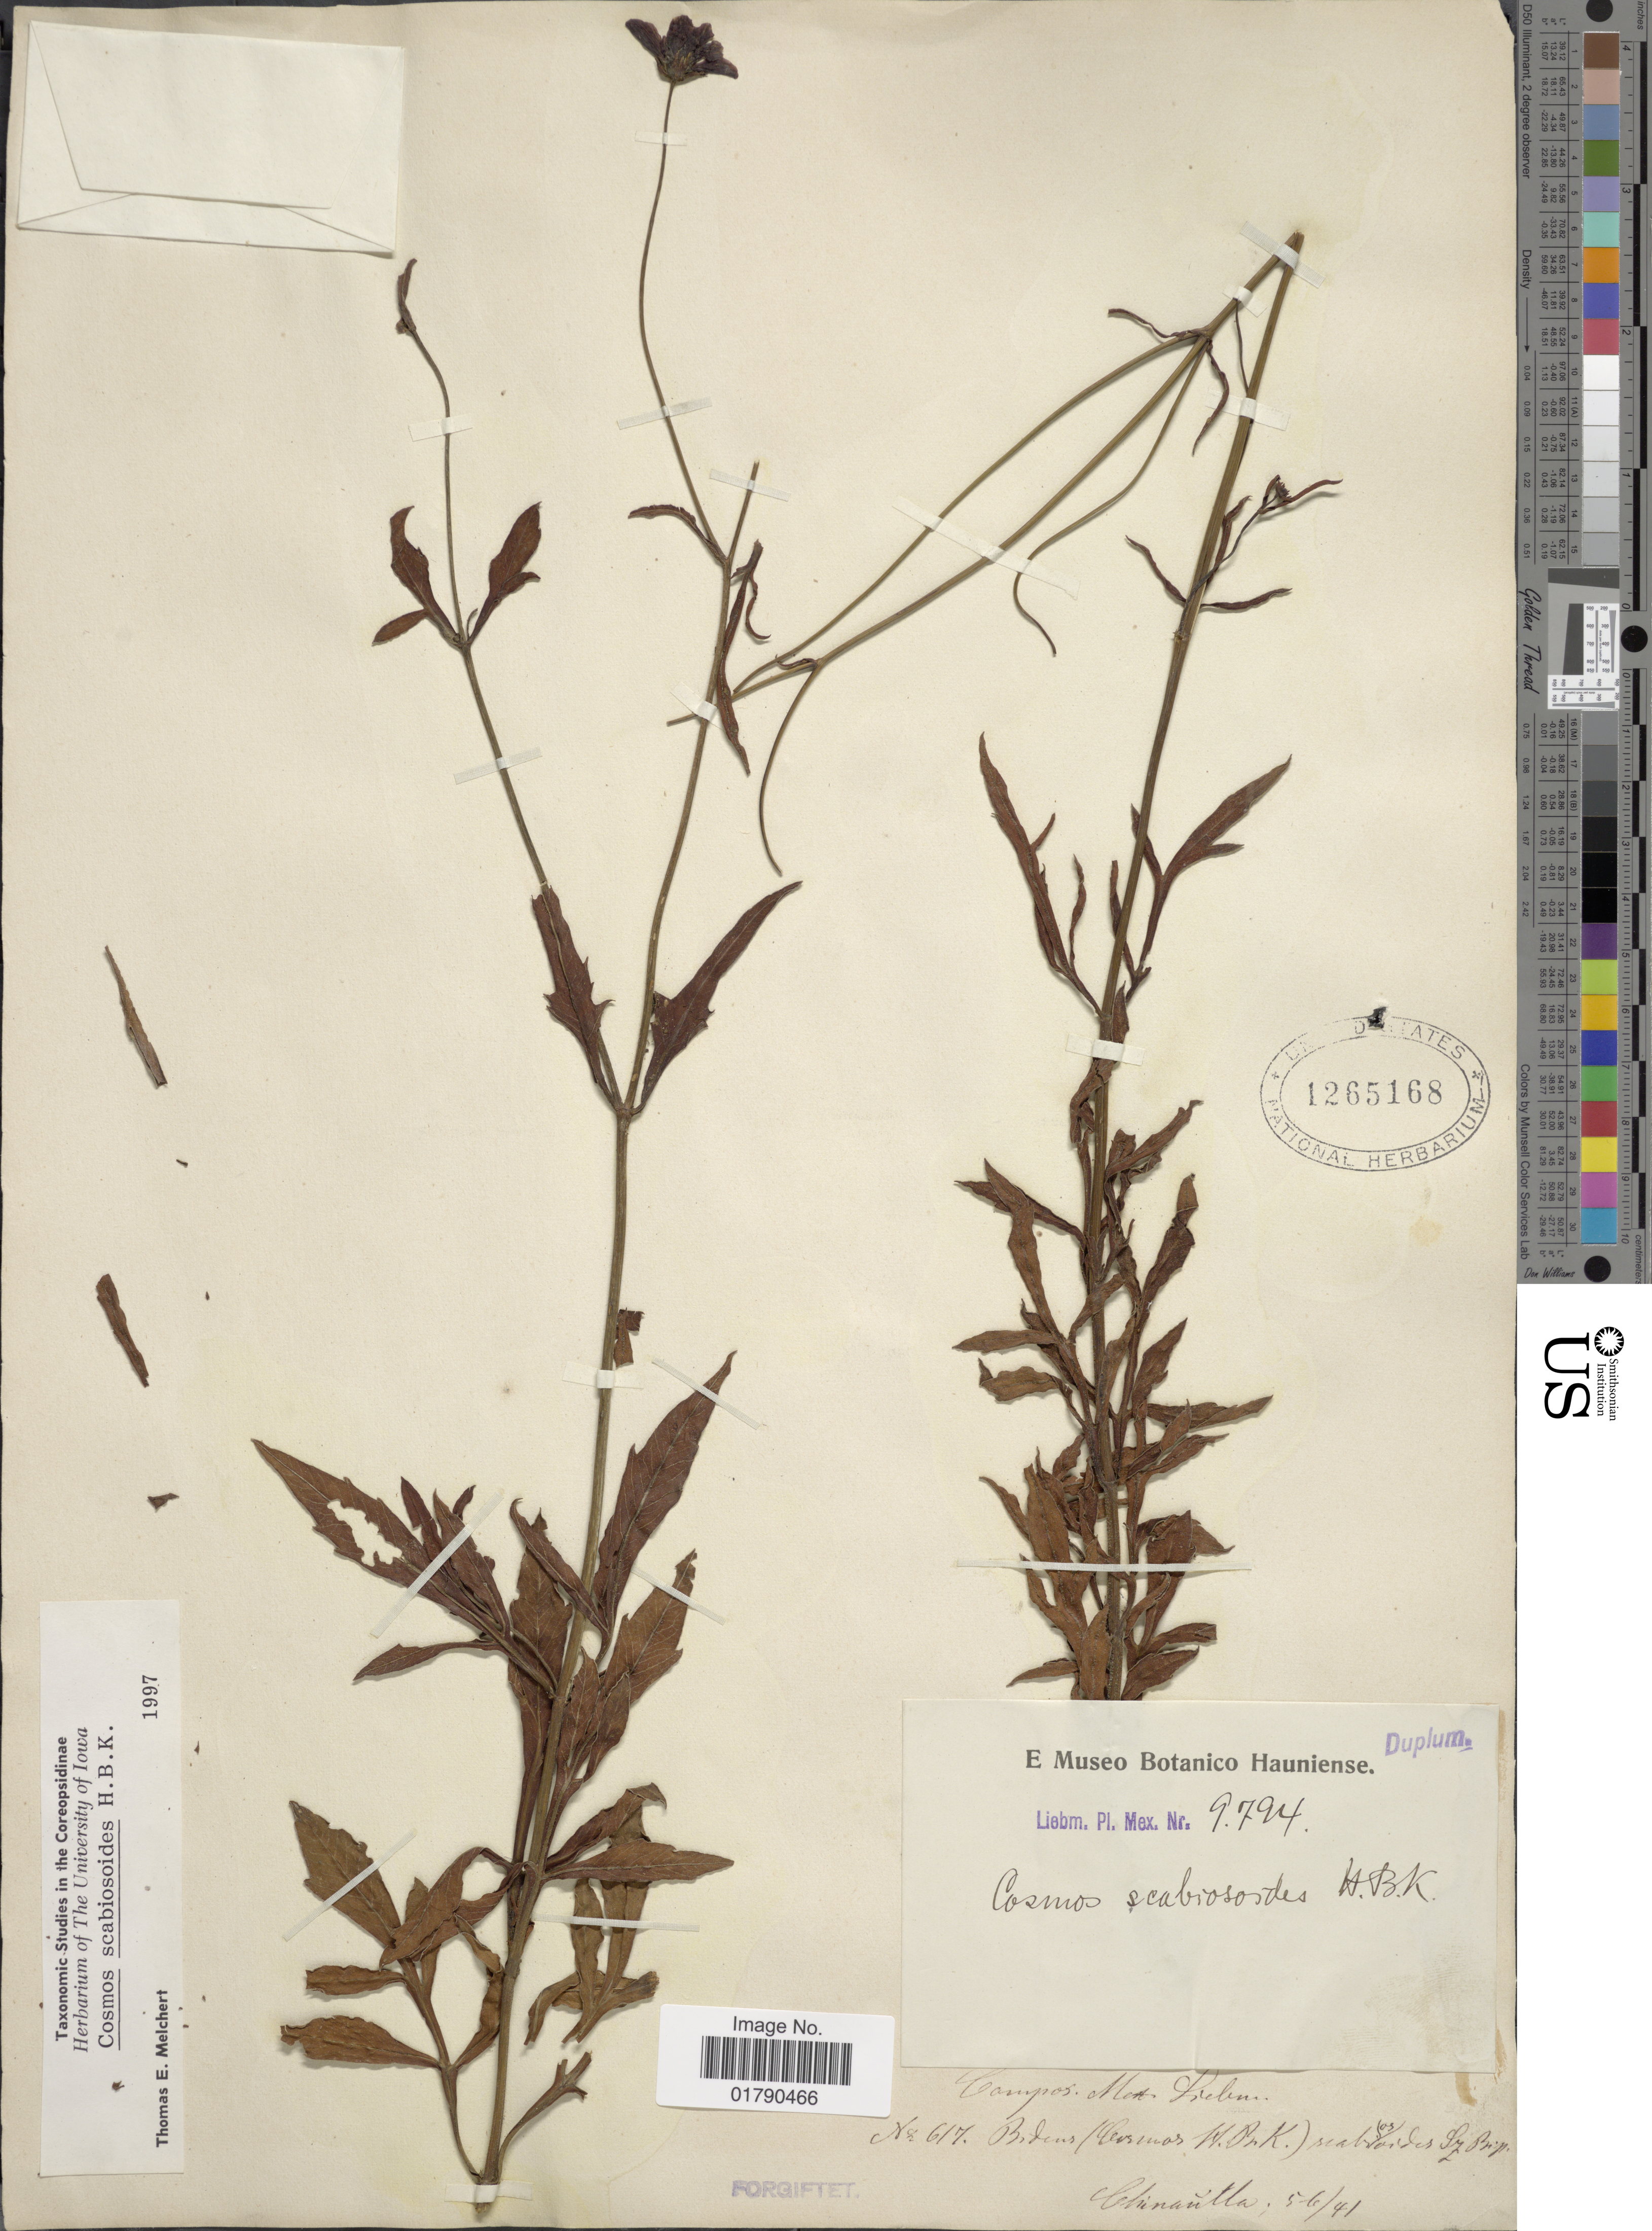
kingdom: Plantae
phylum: Tracheophyta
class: Magnoliopsida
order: Asterales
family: Asteraceae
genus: Cosmos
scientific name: Cosmos scabiosoides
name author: Kunth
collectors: M. Liberman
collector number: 9794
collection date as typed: Transcribed d/m/y: 5/6/41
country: Mexico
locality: Campos Mex., Chinantla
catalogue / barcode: US 1265168